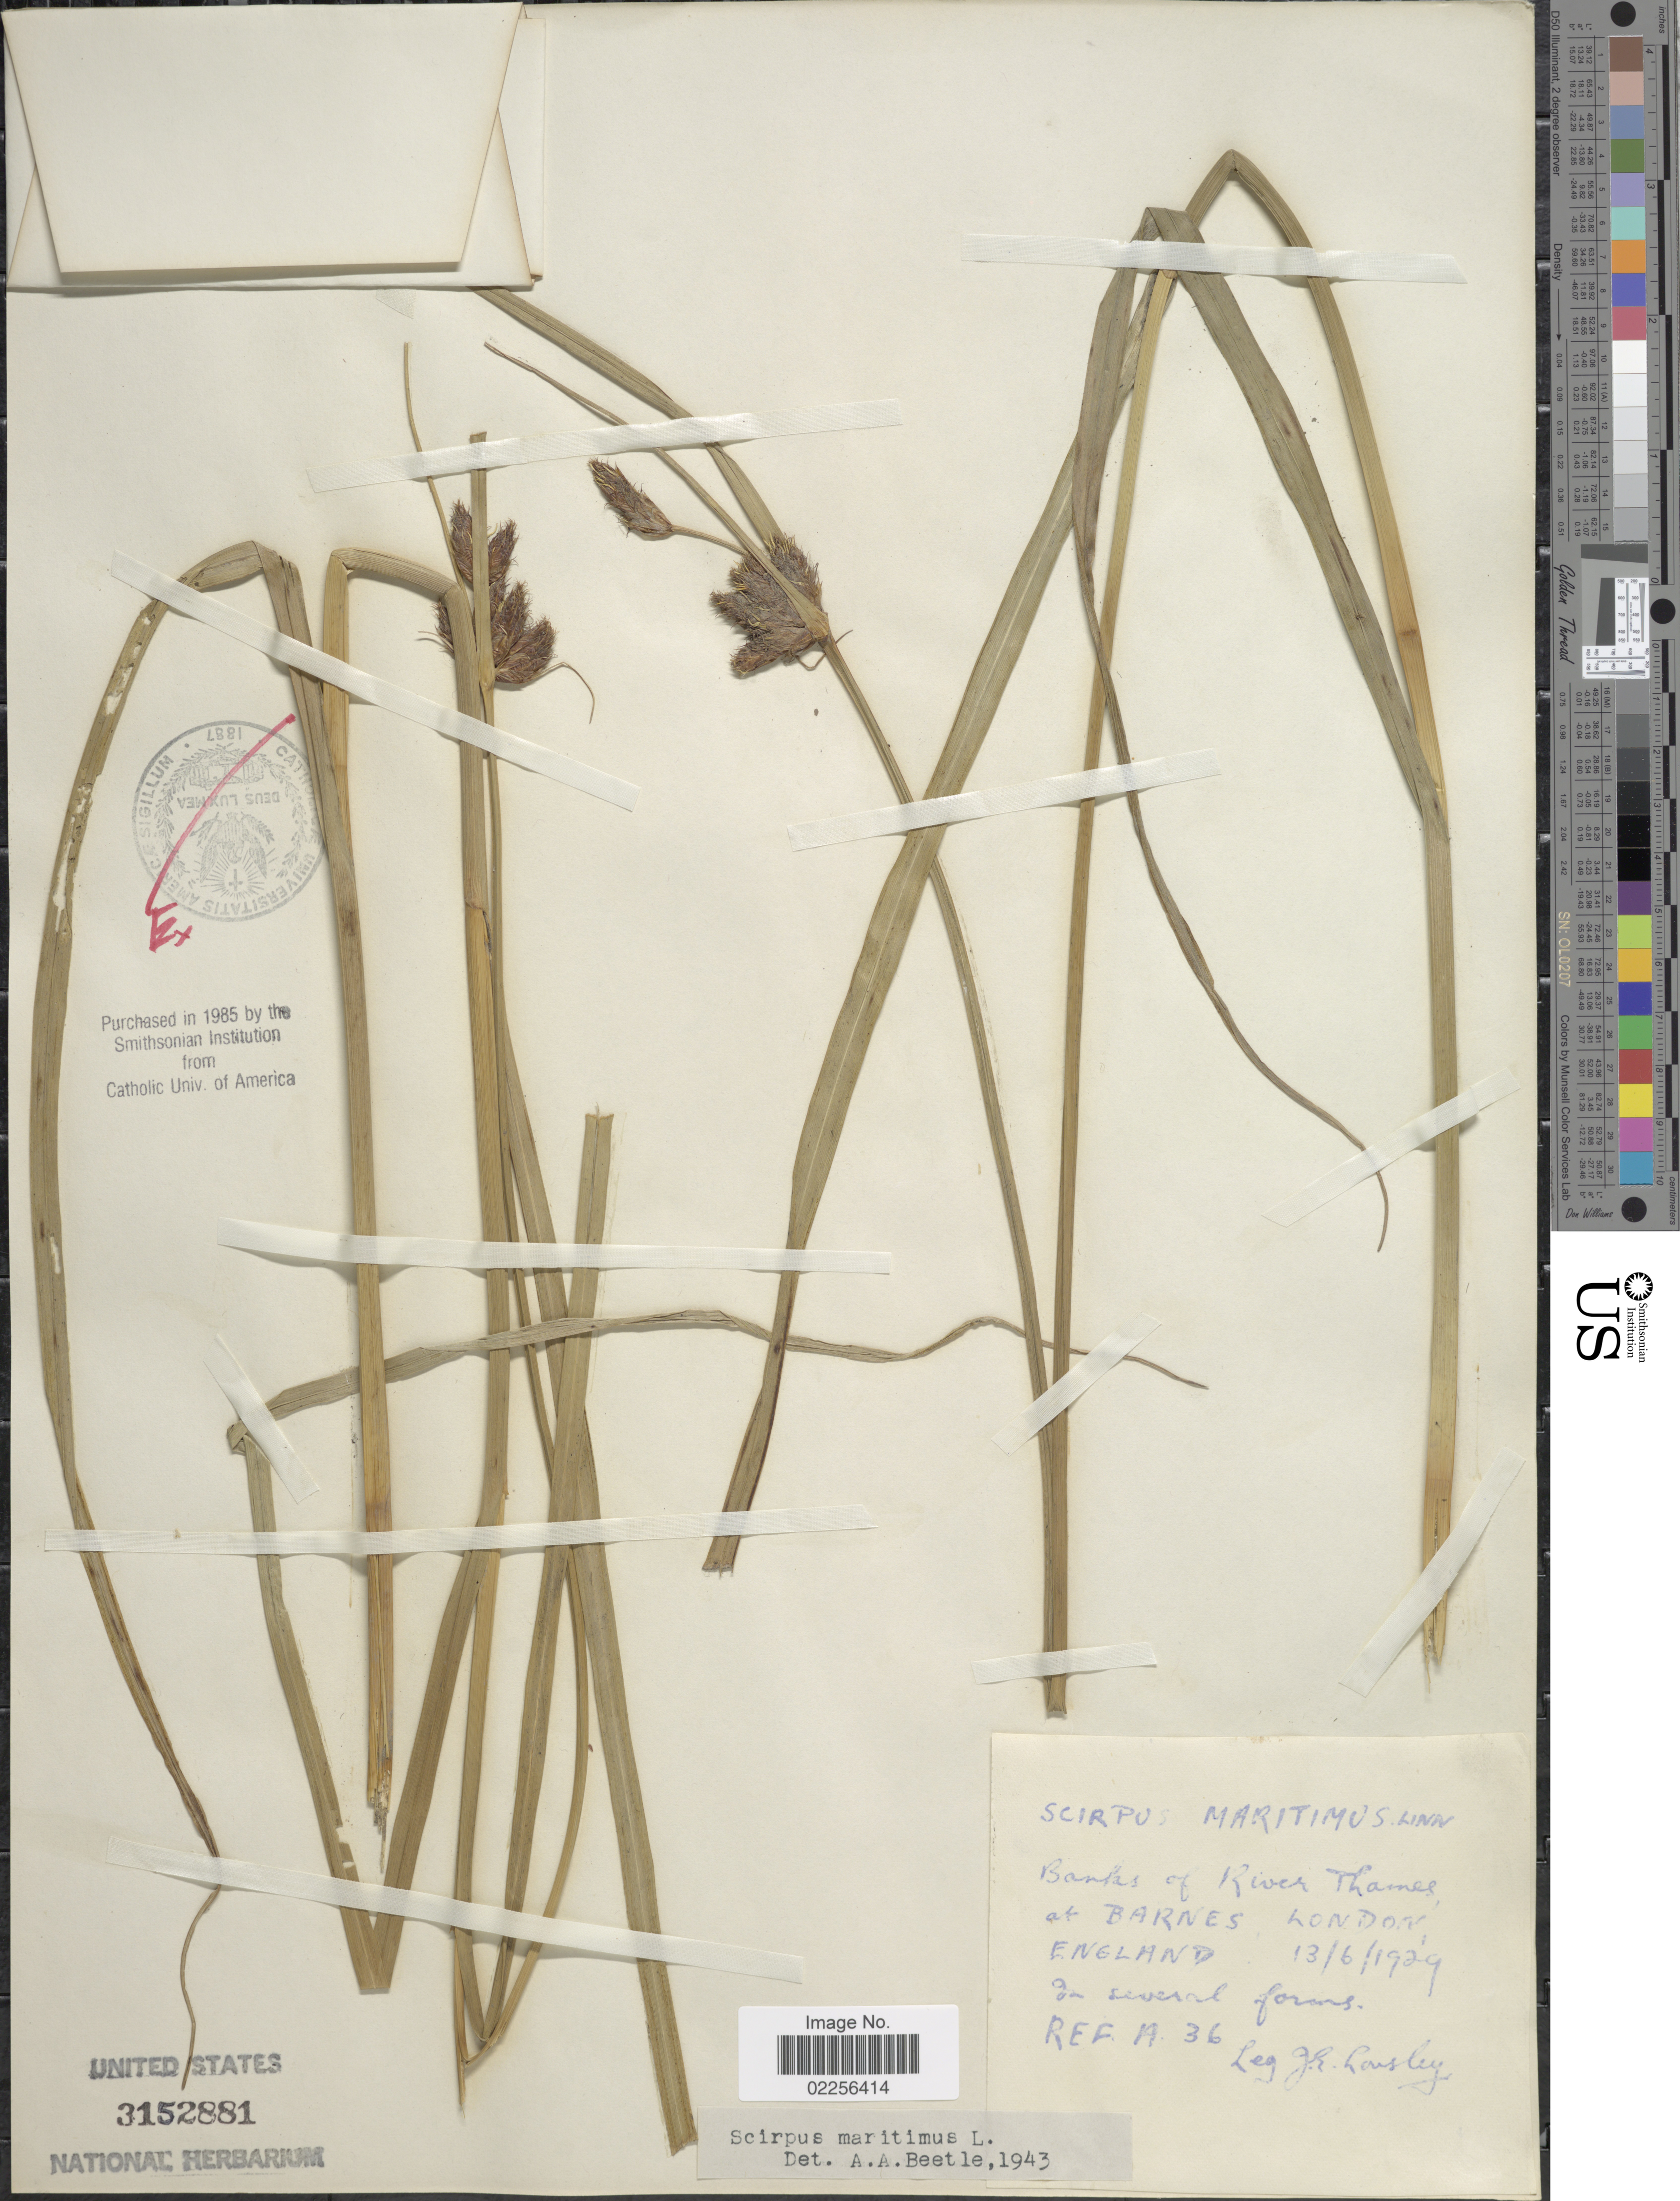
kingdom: Plantae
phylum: Tracheophyta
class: Liliopsida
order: Poales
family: Cyperaceae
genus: Bolboschoenus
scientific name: Bolboschoenus maritimus subsp. maritimus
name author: (L.) Palla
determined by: Strong, Mark T., (BOT), Smithsonian Institution - National Museum of Natural History (UNITED STATES)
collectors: J. Lousley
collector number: A36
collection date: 1929-06-13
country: United Kingdom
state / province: England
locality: Banks of River Thames at Barnes London, England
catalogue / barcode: US 3152881